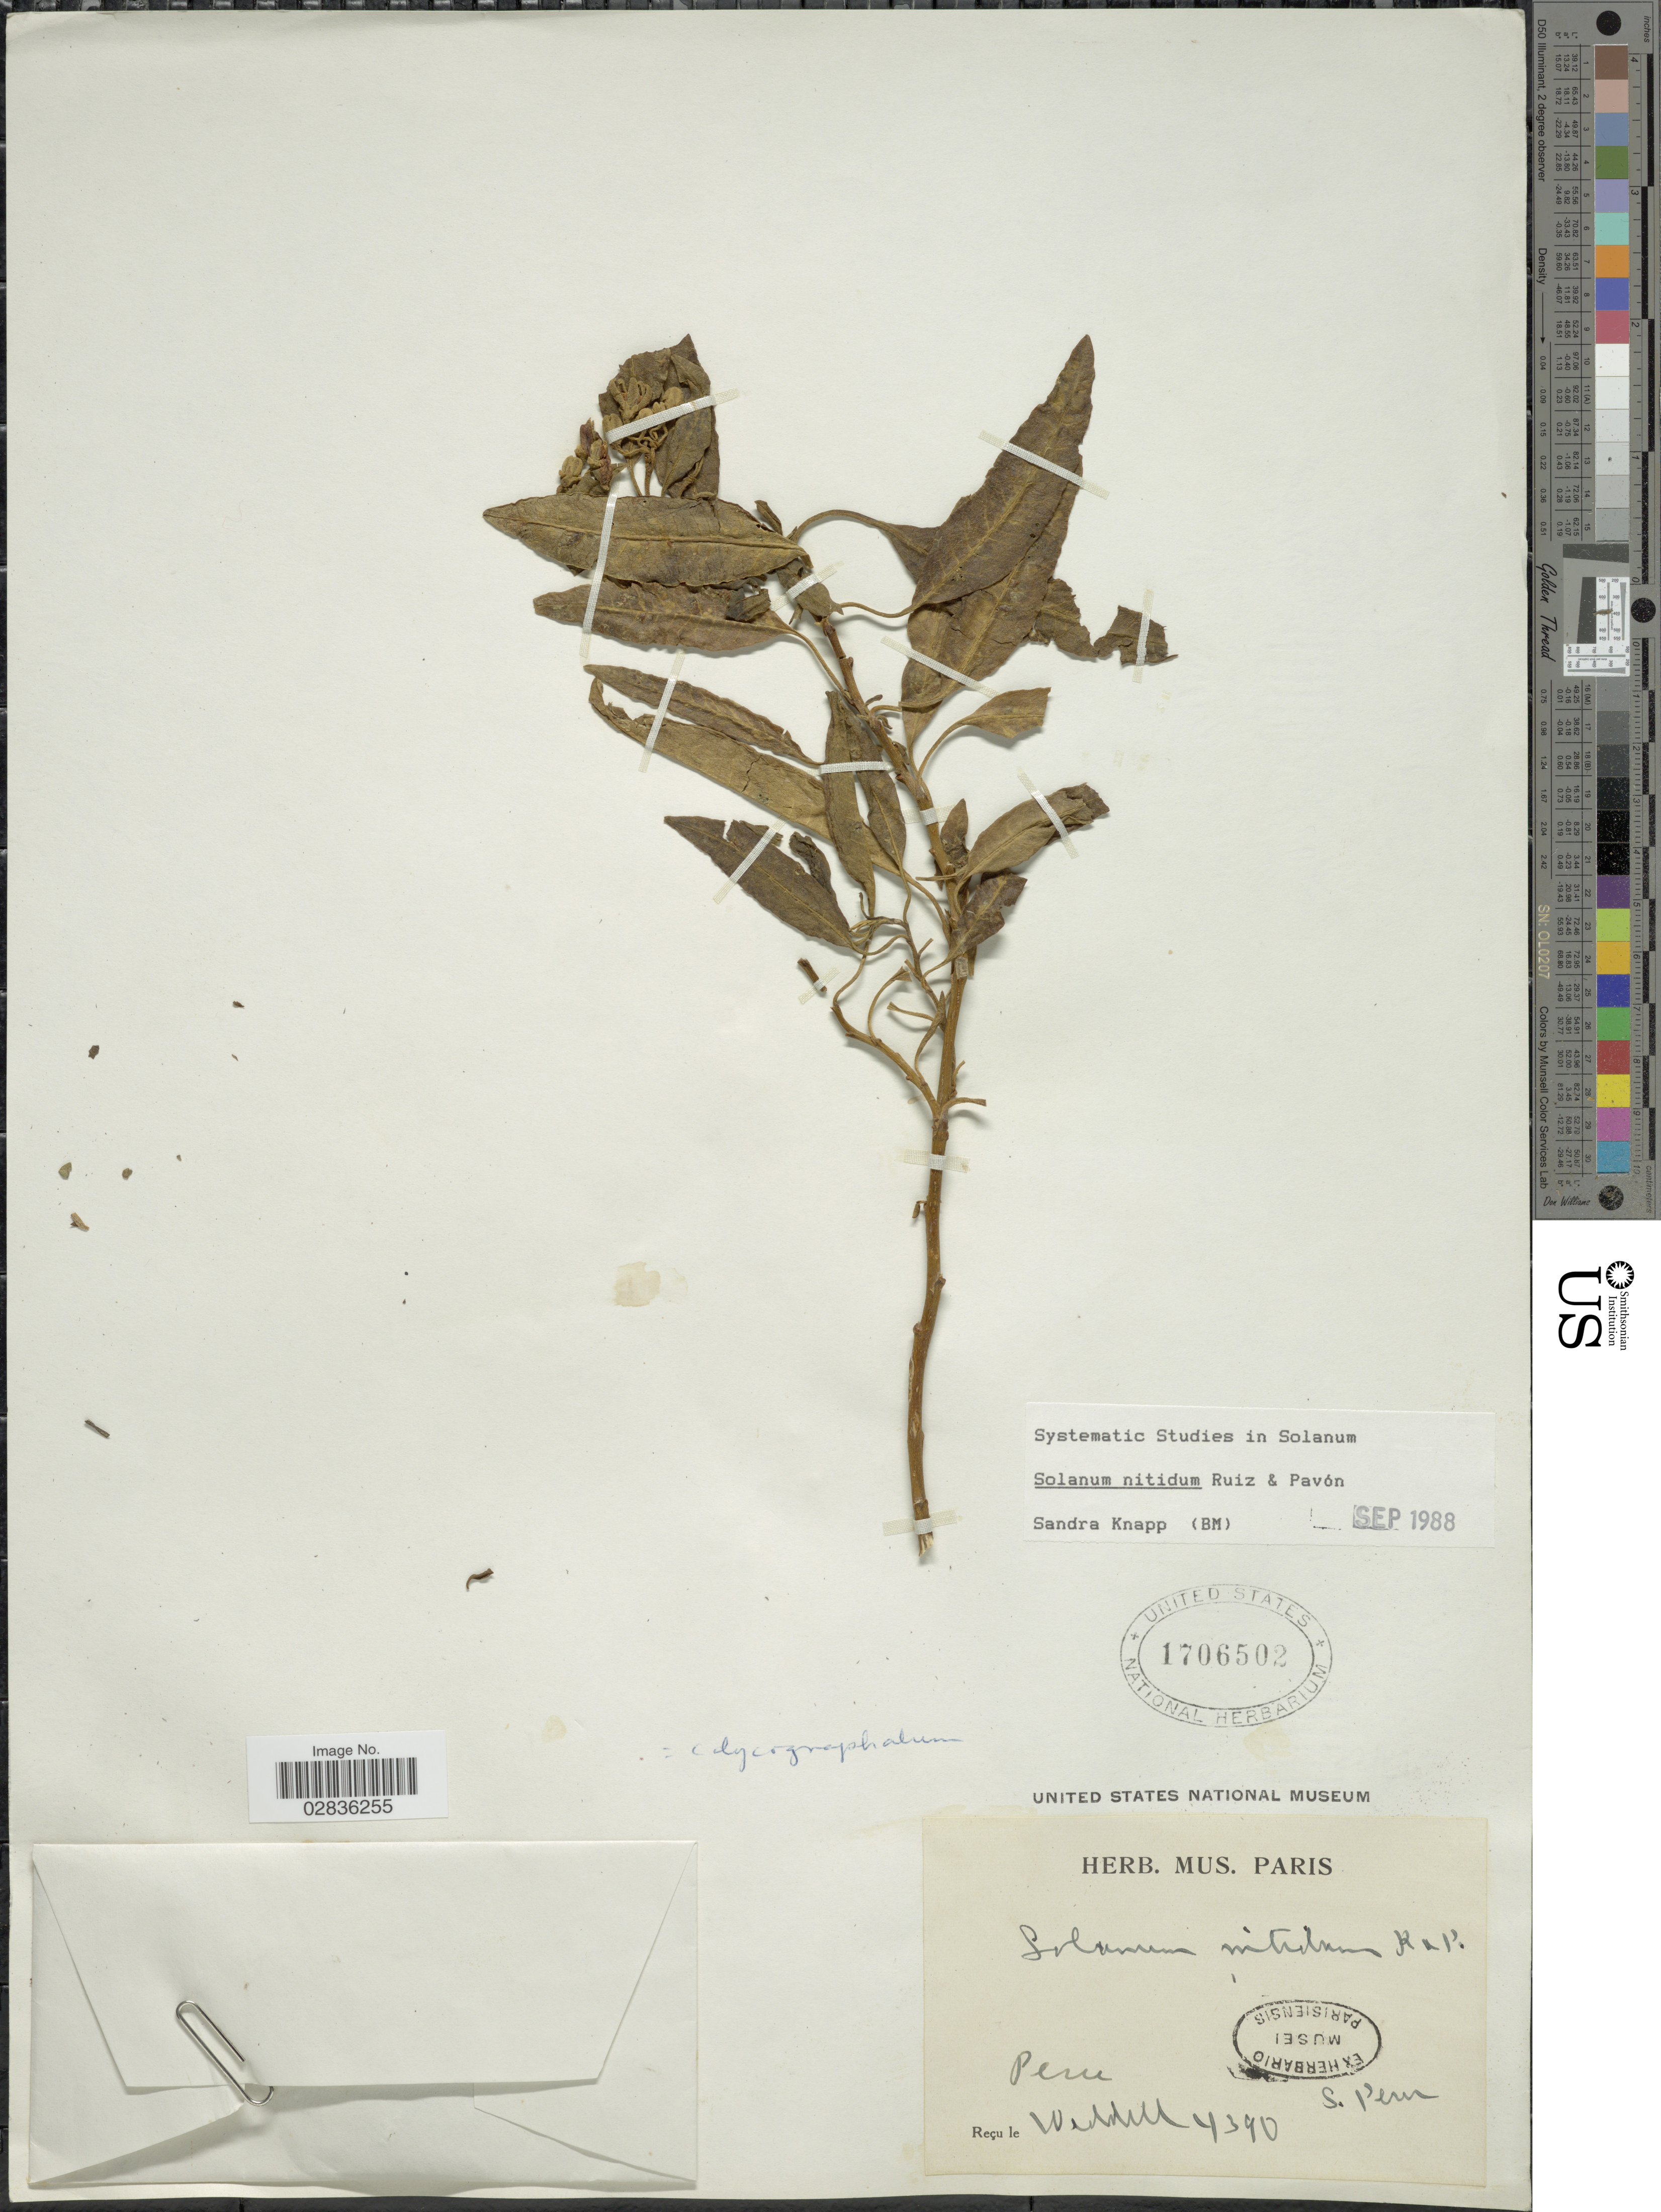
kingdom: Plantae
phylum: Tracheophyta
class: Magnoliopsida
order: Solanales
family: Solanaceae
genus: Solanum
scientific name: Solanum nitidum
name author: Ruiz & Pav.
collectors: -. Weddell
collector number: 4390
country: Peru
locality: S. Peru.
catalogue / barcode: US 1706502